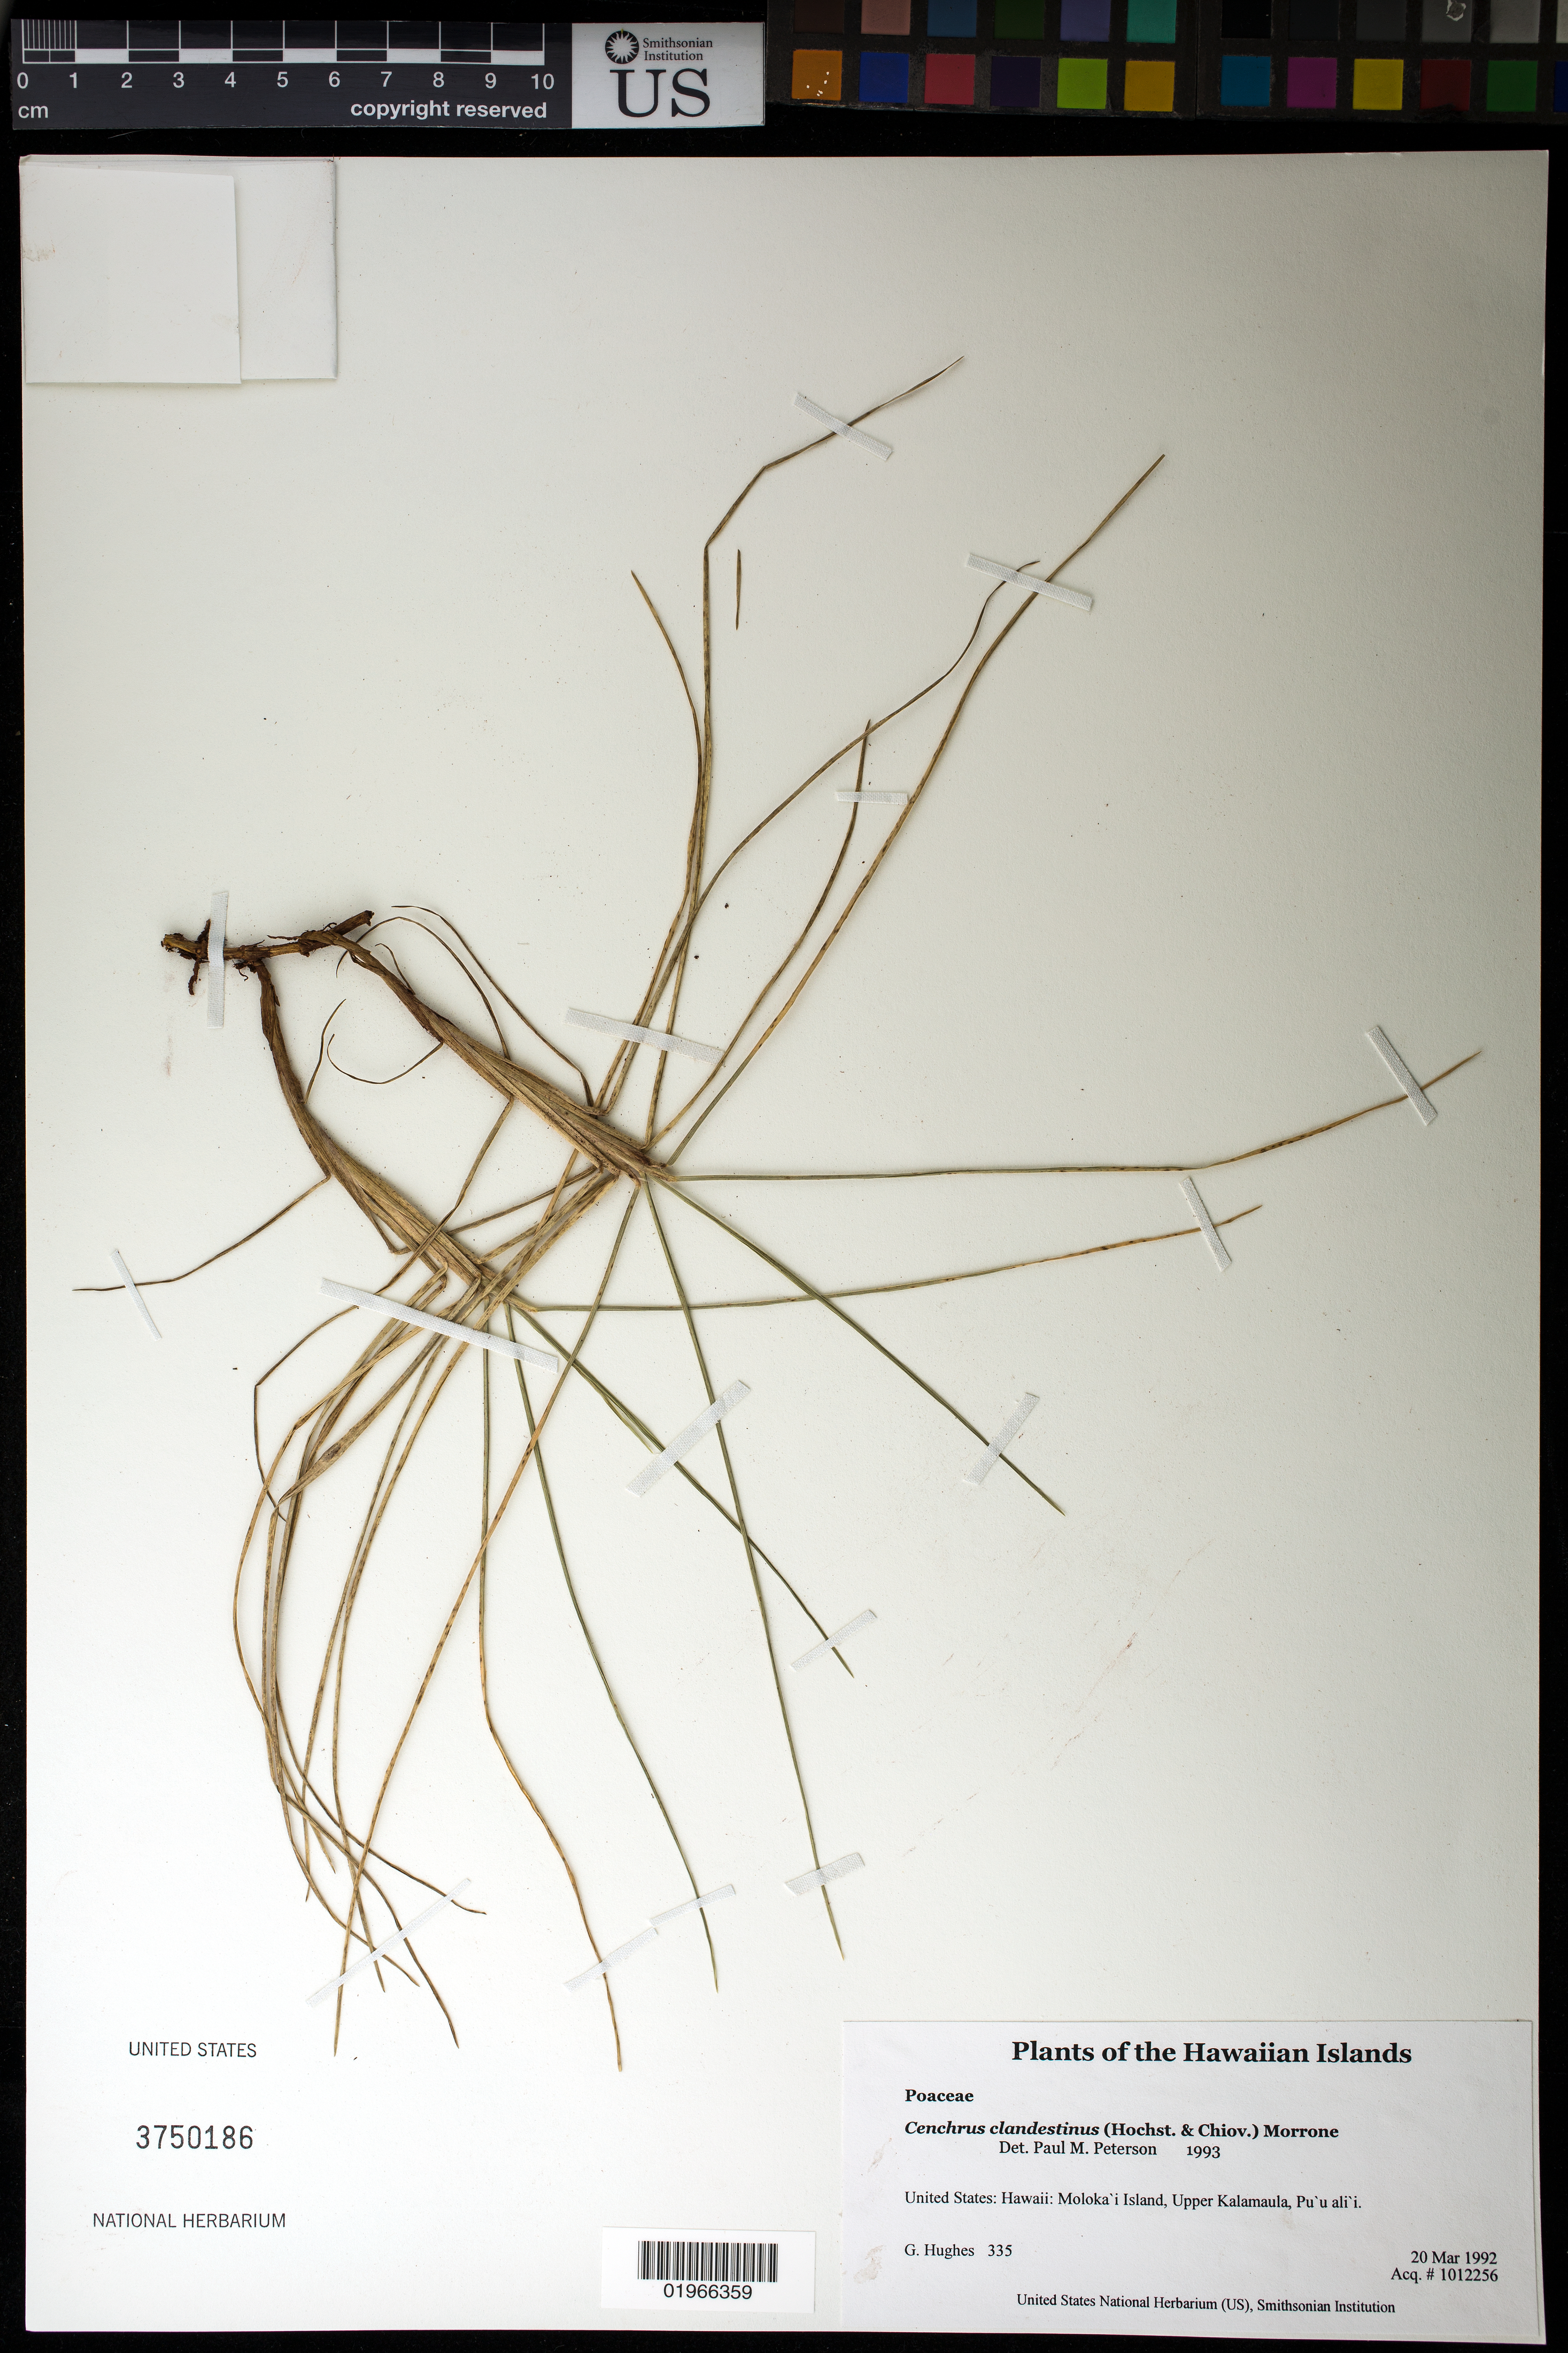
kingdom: Plantae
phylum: Tracheophyta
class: Liliopsida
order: Poales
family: Poaceae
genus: Cenchrus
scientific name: Cenchrus clandestinus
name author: (Hochst. & Chiov.) Morrone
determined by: Peterson, Paul M., (BOT), Smithsonian Institution - National Museum of Natural History (UNITED STATES)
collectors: G. Hughes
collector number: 335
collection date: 1992-03-20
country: United States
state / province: Hawaii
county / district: Maui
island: Moloka'i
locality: Upper Kalamaula, Pu'u ali'i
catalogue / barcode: US 3750186